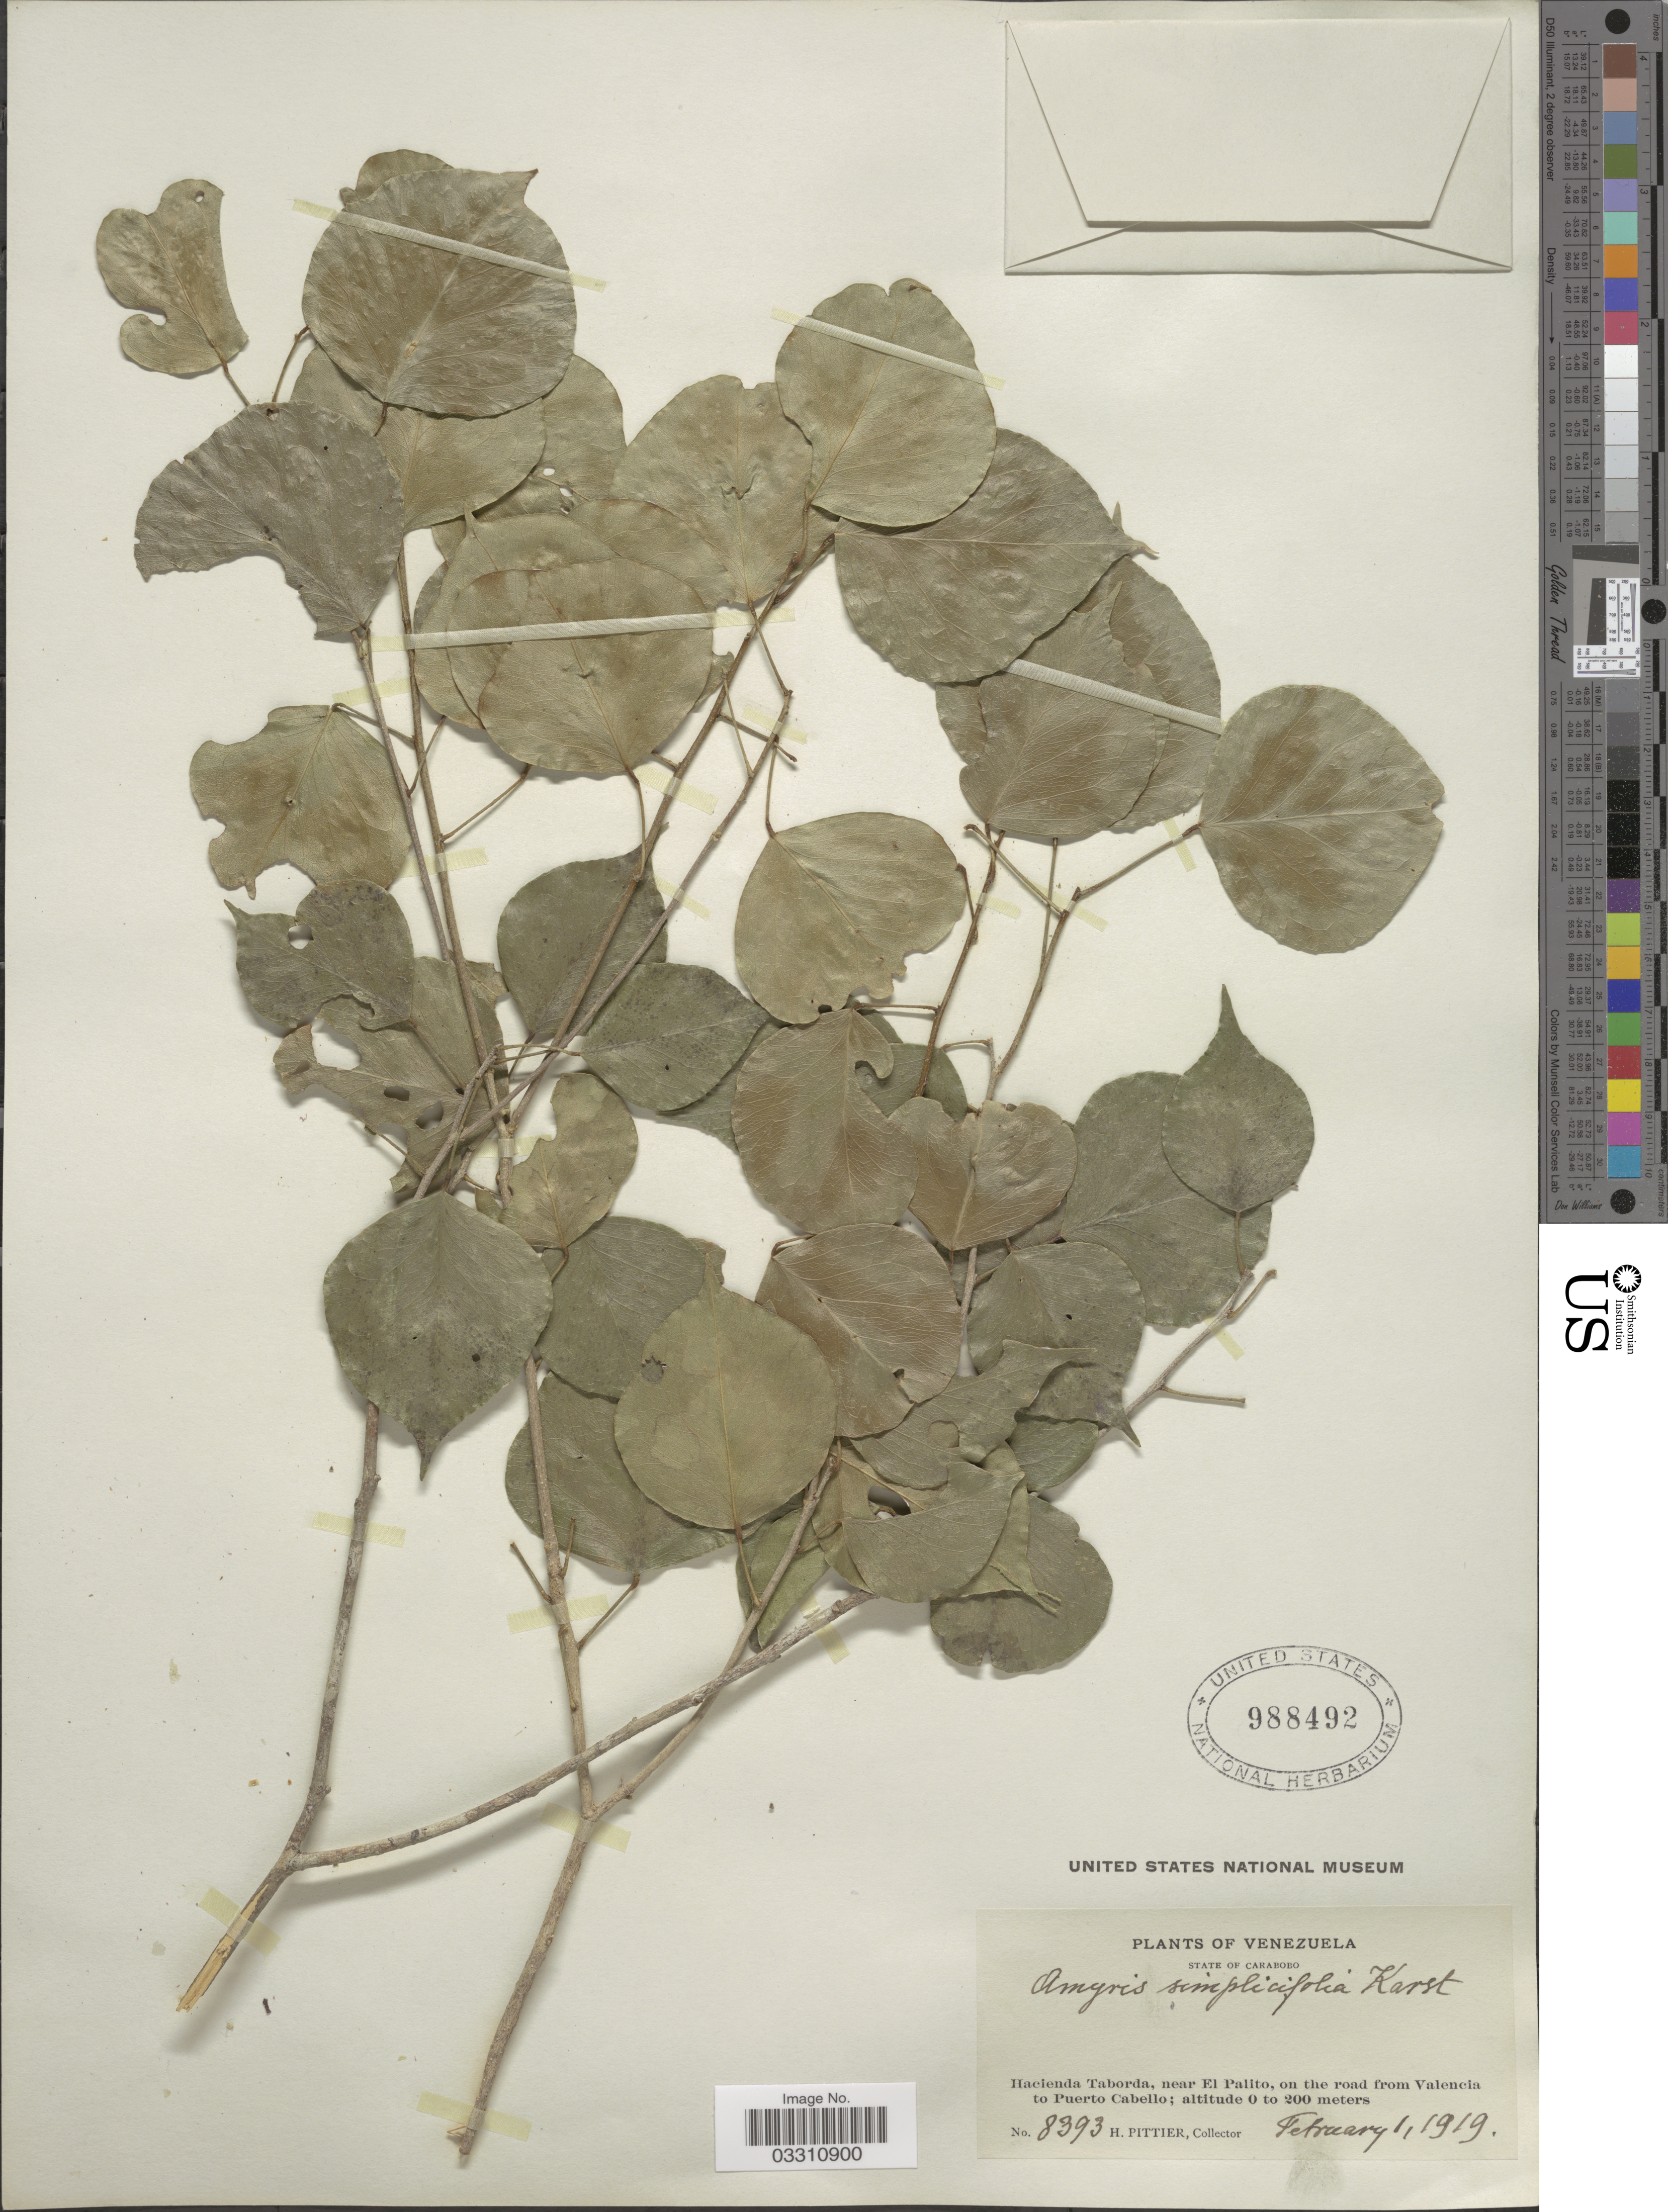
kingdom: Plantae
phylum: Tracheophyta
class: Magnoliopsida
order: Sapindales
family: Rutaceae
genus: Amyris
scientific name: Amyris ignea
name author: Steyerm.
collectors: H. F. Pittier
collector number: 8393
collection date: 1919-02-01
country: Venezuela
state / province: Carabobo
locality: Hacienda Taborda, near El Palito, on the road from Valencia to Puerto Cabello.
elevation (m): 0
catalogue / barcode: US 988492